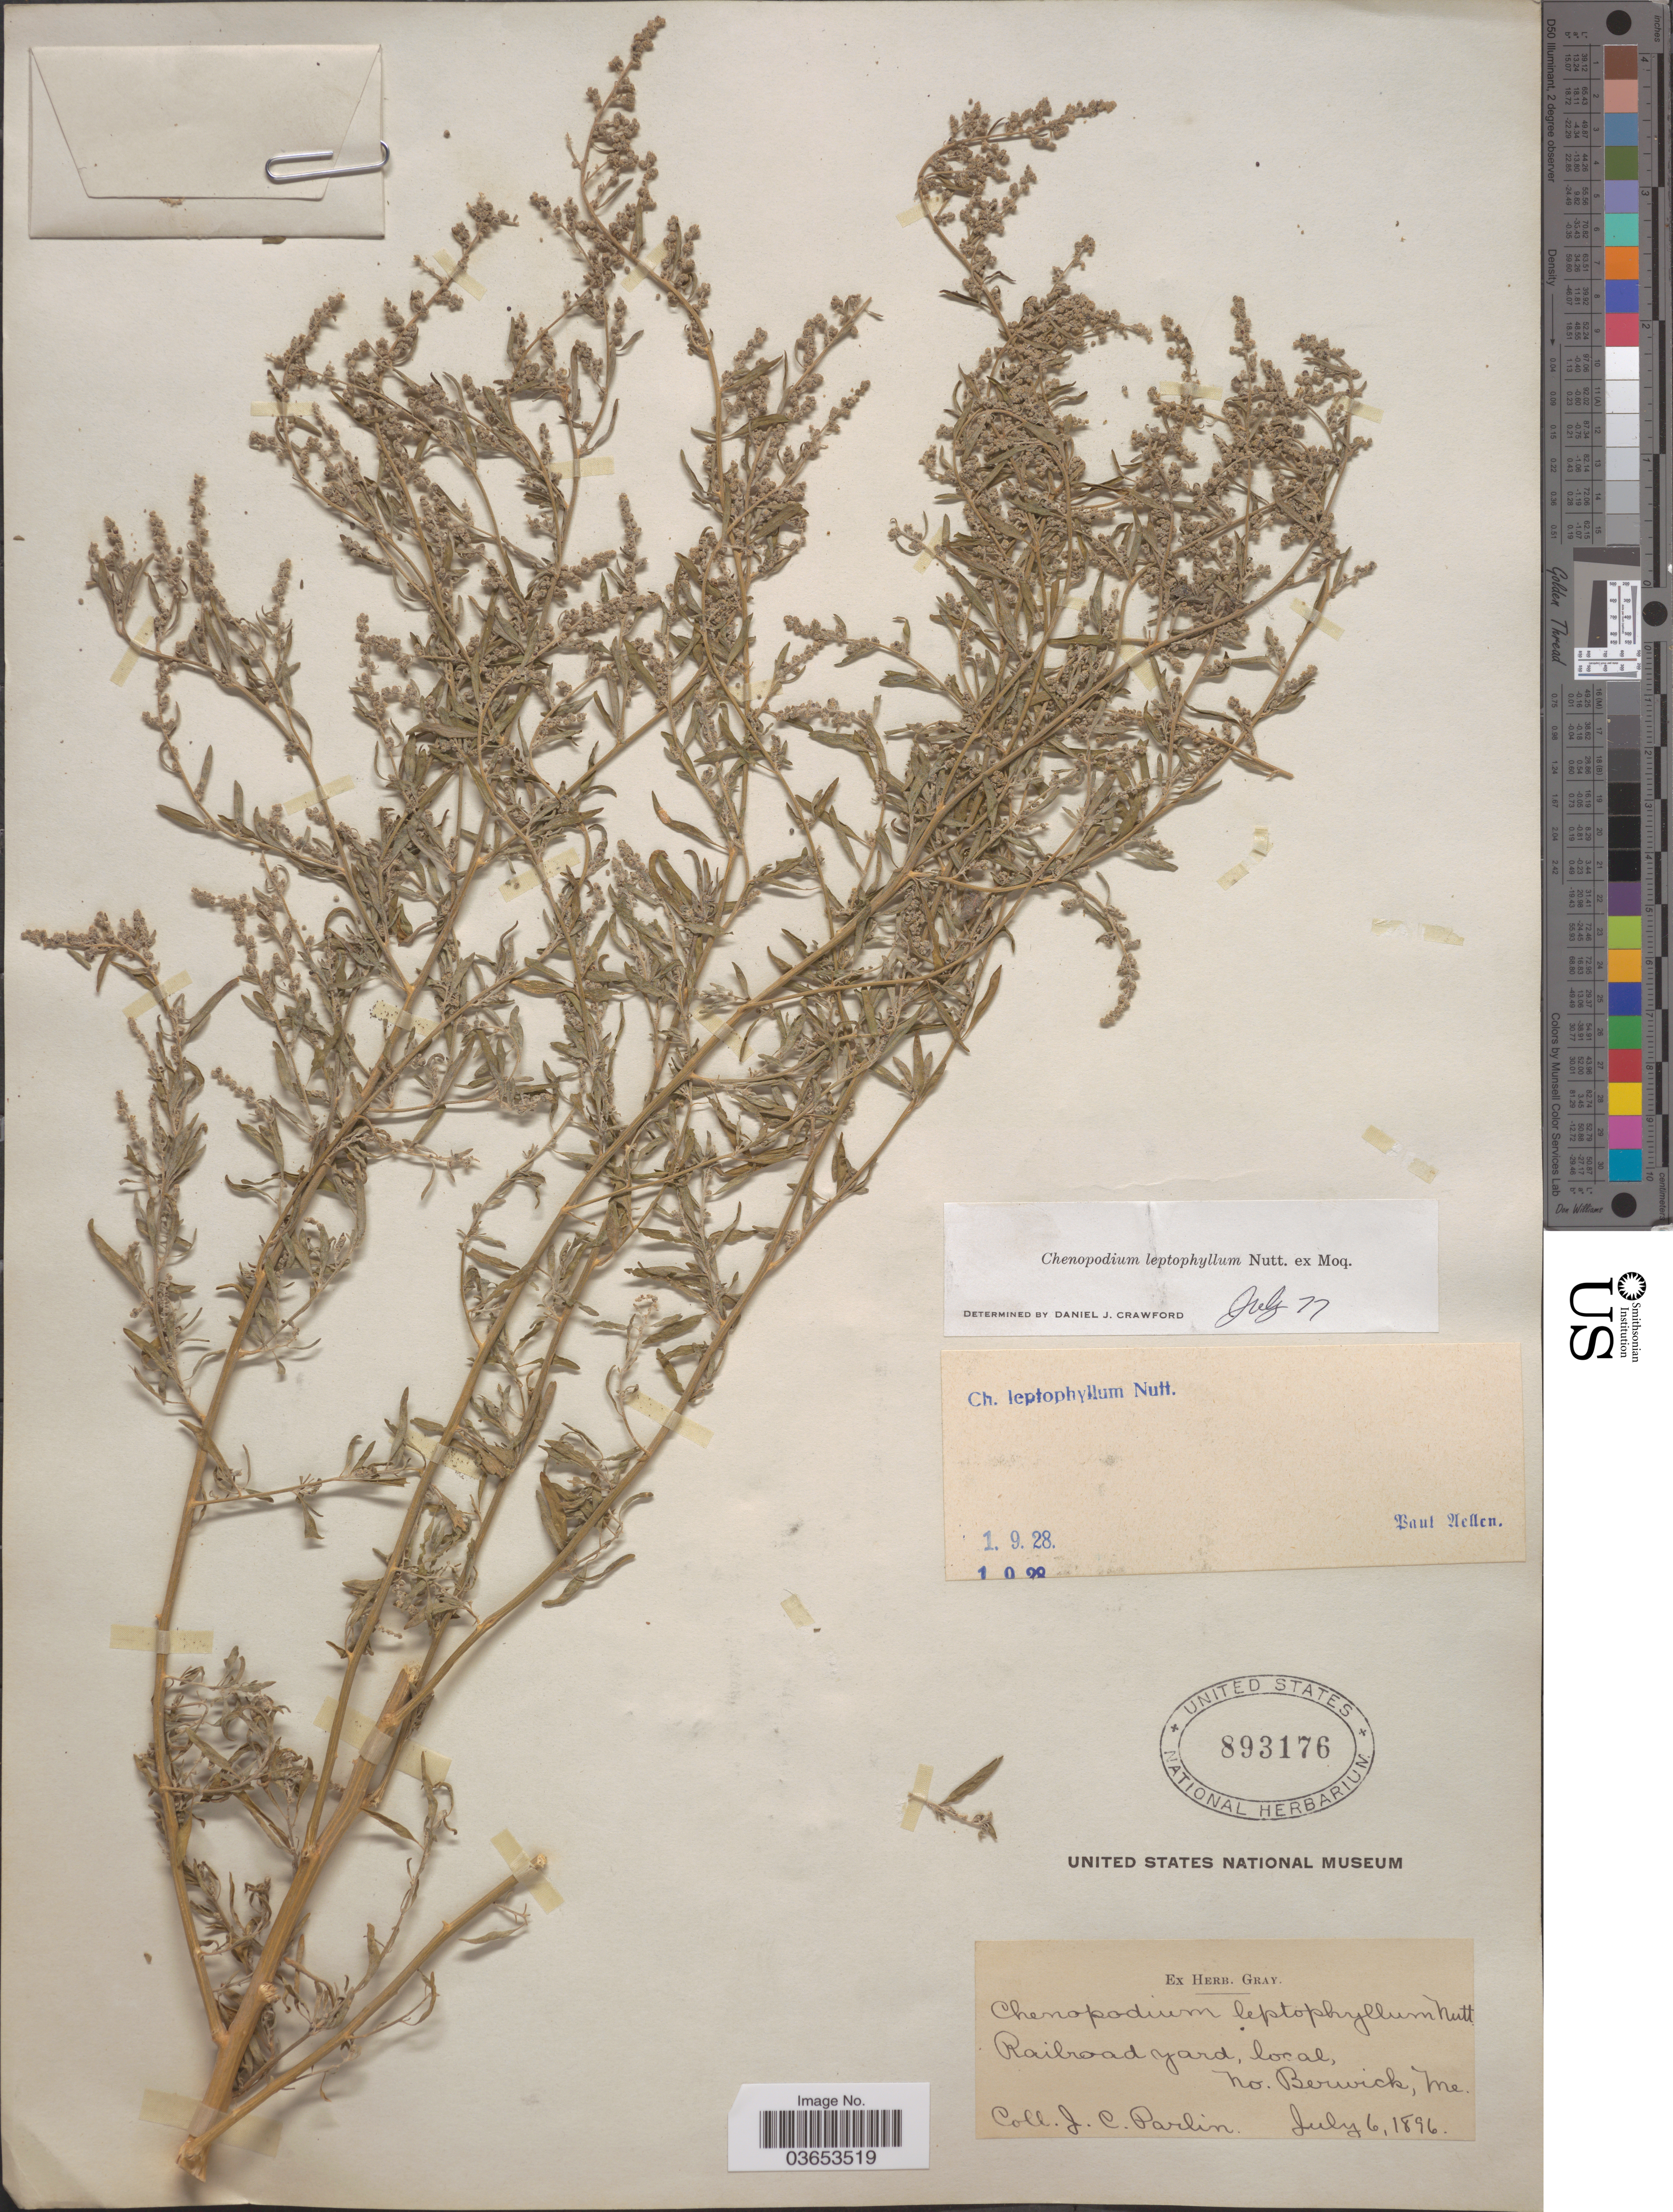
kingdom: Plantae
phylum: Tracheophyta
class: Magnoliopsida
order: Caryophyllales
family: Amaranthaceae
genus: Chenopodium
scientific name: Chenopodium leptophyllum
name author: (Moq.) Nutt. ex S. Watson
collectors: J. Parlin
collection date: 1896-07-06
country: United States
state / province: Maine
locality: Railroad yard, No. Berwick.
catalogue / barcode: US 893176